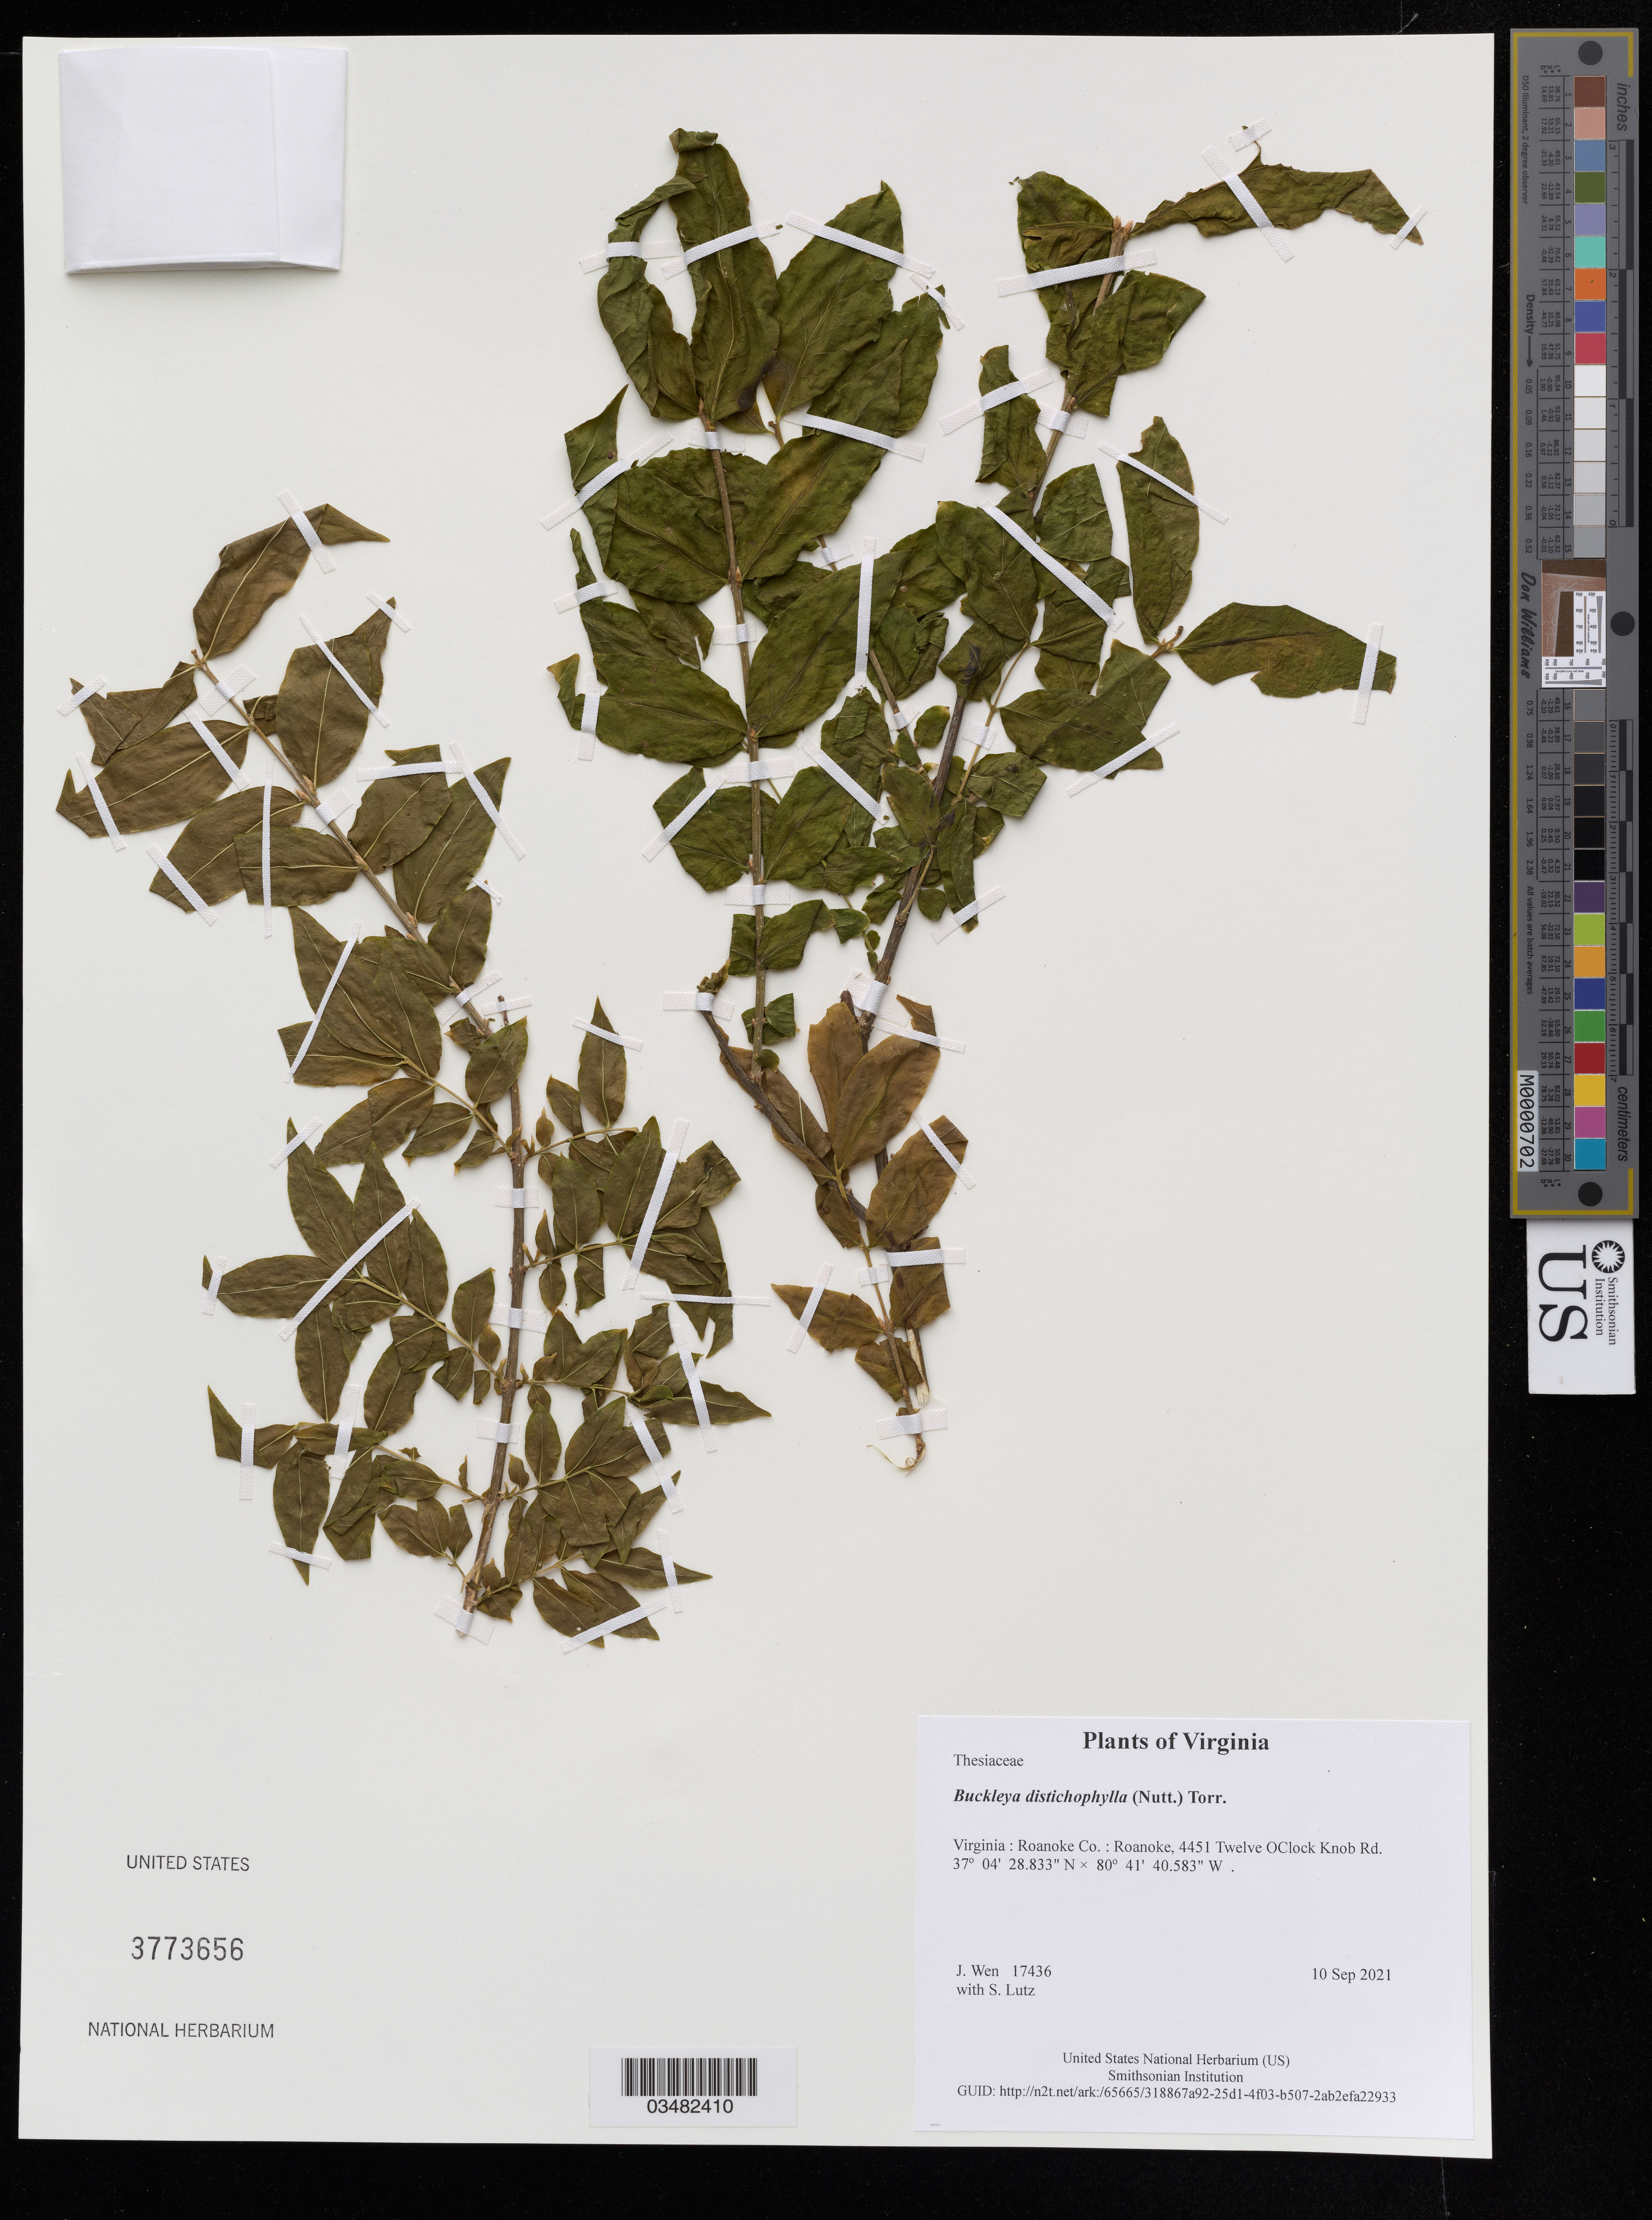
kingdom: Plantae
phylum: Tracheophyta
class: Magnoliopsida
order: Santalales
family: Thesiaceae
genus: Buckleya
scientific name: Buckleya distichophylla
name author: (Nutt.) Torr.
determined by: Wen, Jun, (BOT), Smithsonian Institution - National Museum of Natural History (UNITED STATES)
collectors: J. Wen & S. Lutz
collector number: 17436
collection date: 2021-09-10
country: United States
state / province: Virginia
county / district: Roanoke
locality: Roanoke, 4451 Twelve OClock Knob Rd.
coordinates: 37.0746759 N, 80.6946065 W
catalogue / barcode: US 3773656